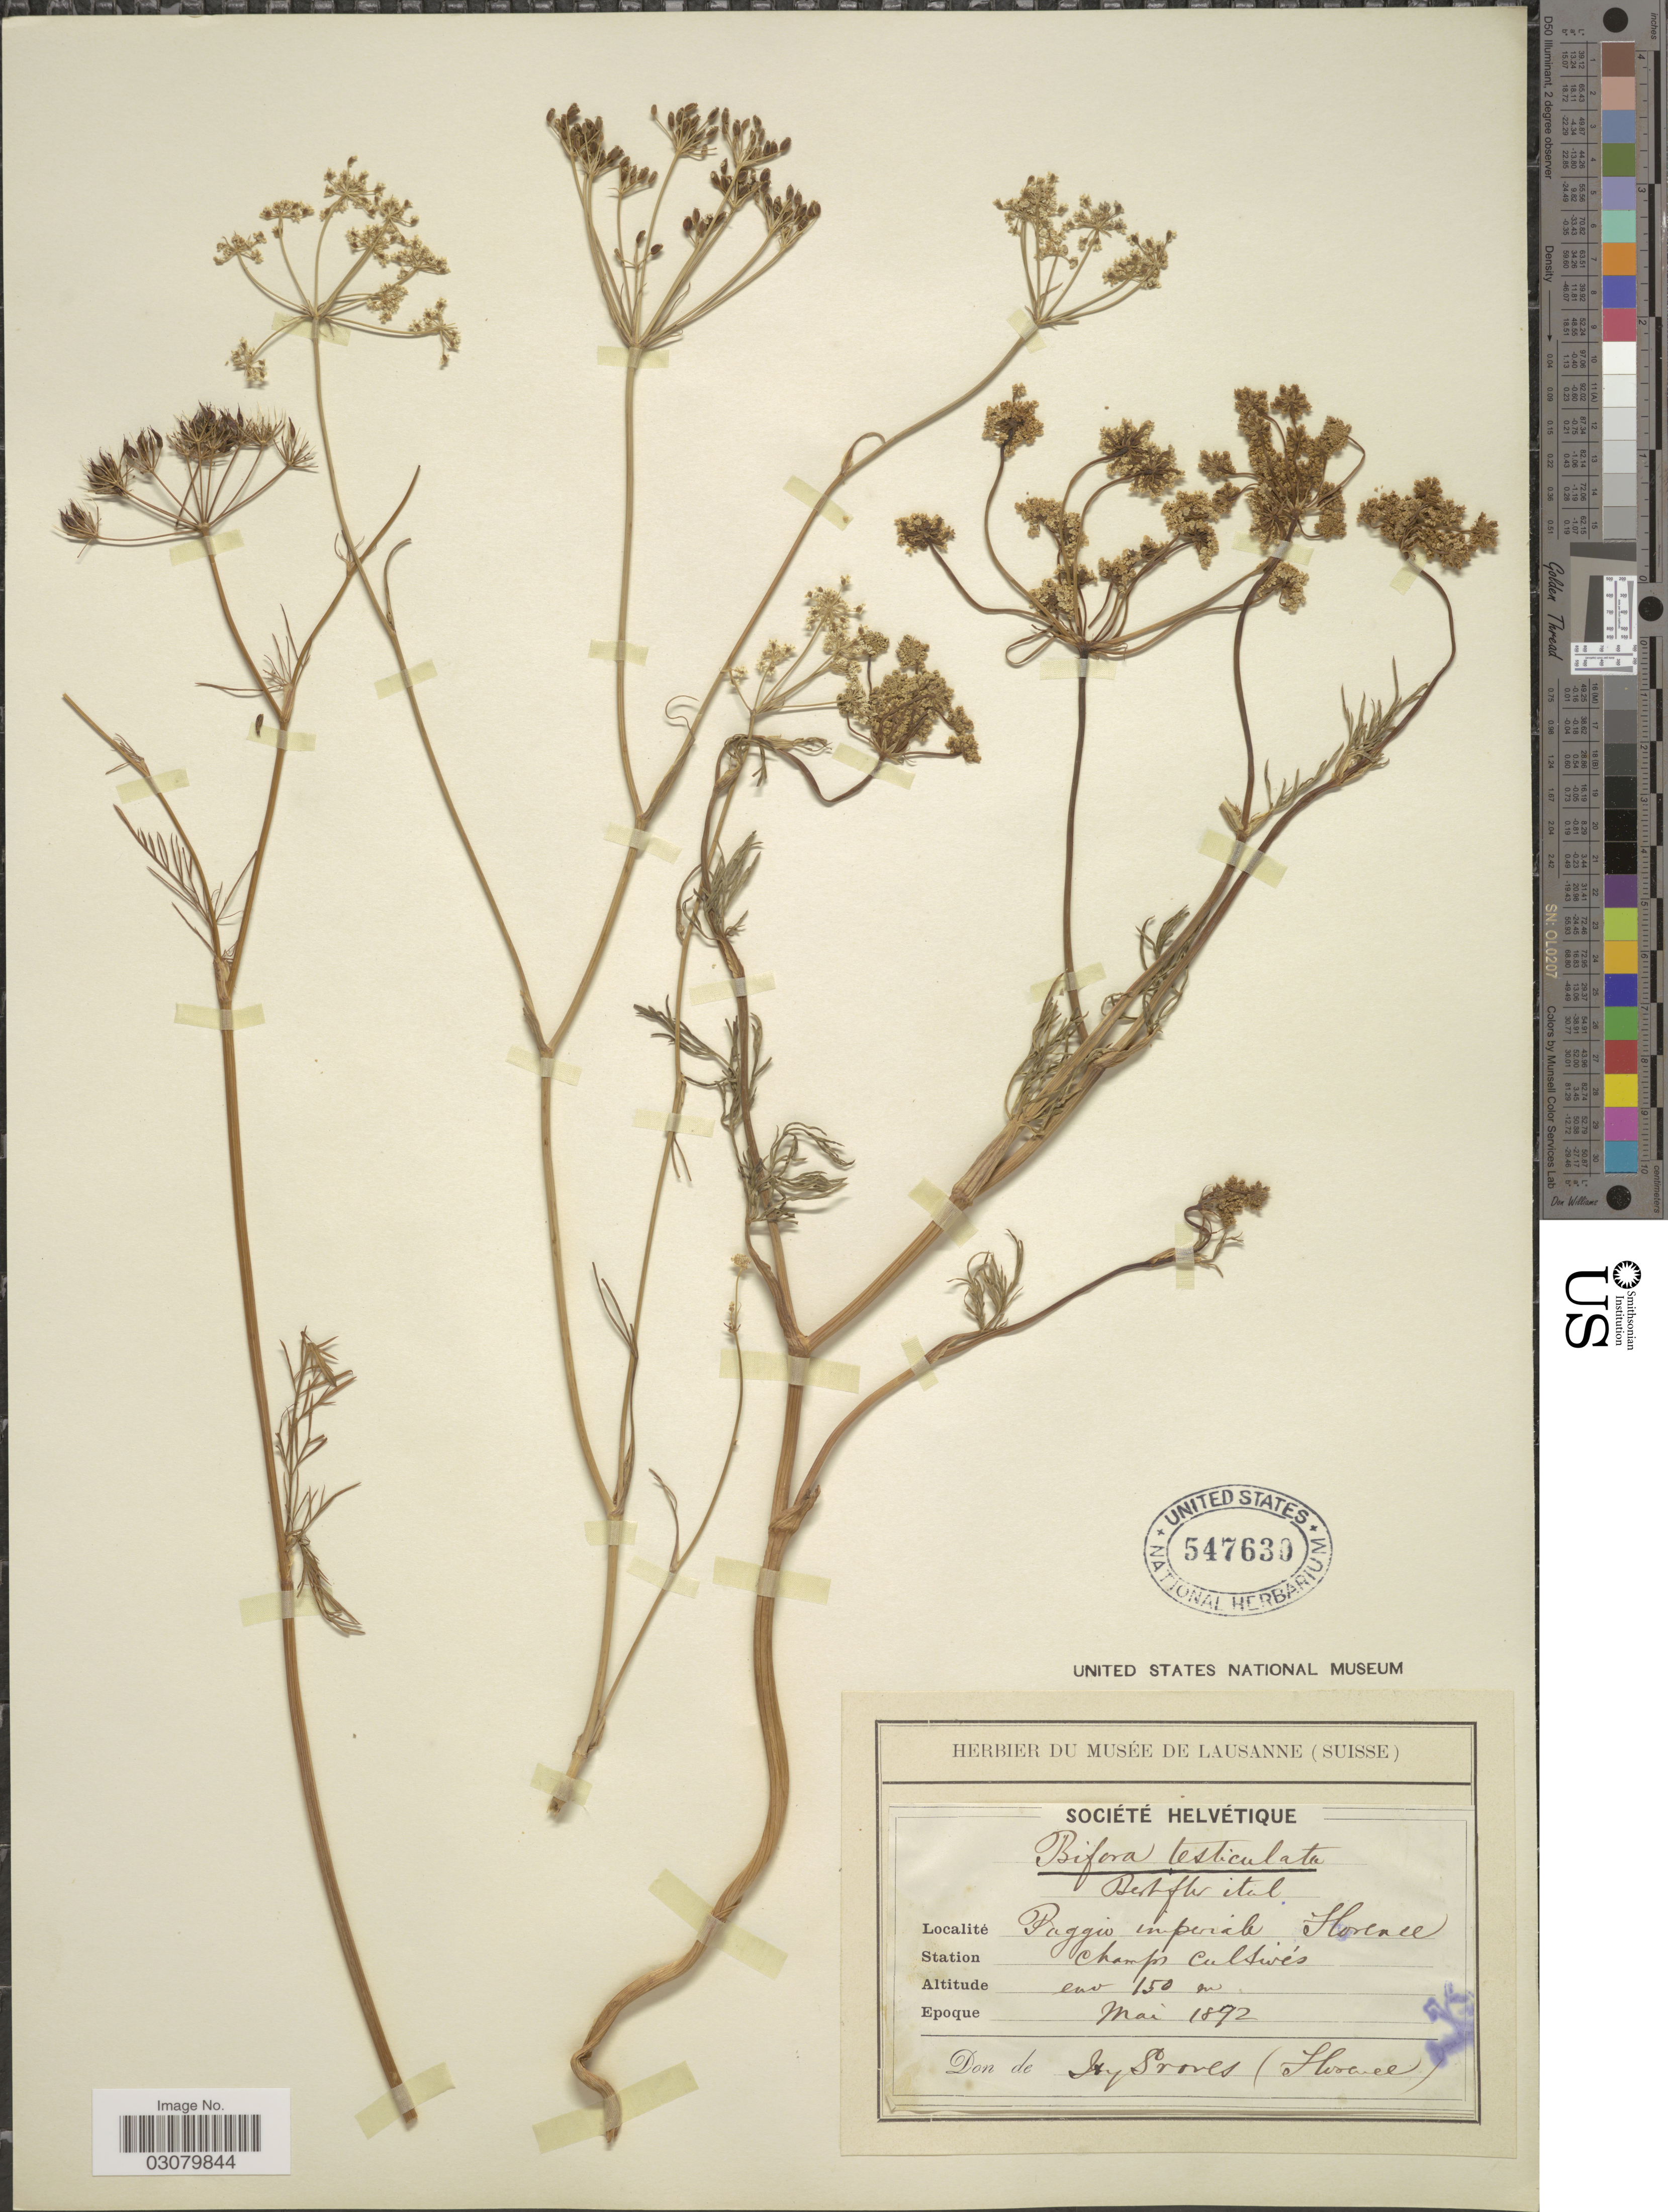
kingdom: Plantae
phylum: Tracheophyta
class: Magnoliopsida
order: Apiales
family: Apiaceae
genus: Bifora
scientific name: Bifora testiculata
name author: (L.) Spreng.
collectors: J. Groves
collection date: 1892-05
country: Italy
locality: Poggio imperiale, Station Champs Cultives.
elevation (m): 150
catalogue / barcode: US 547630